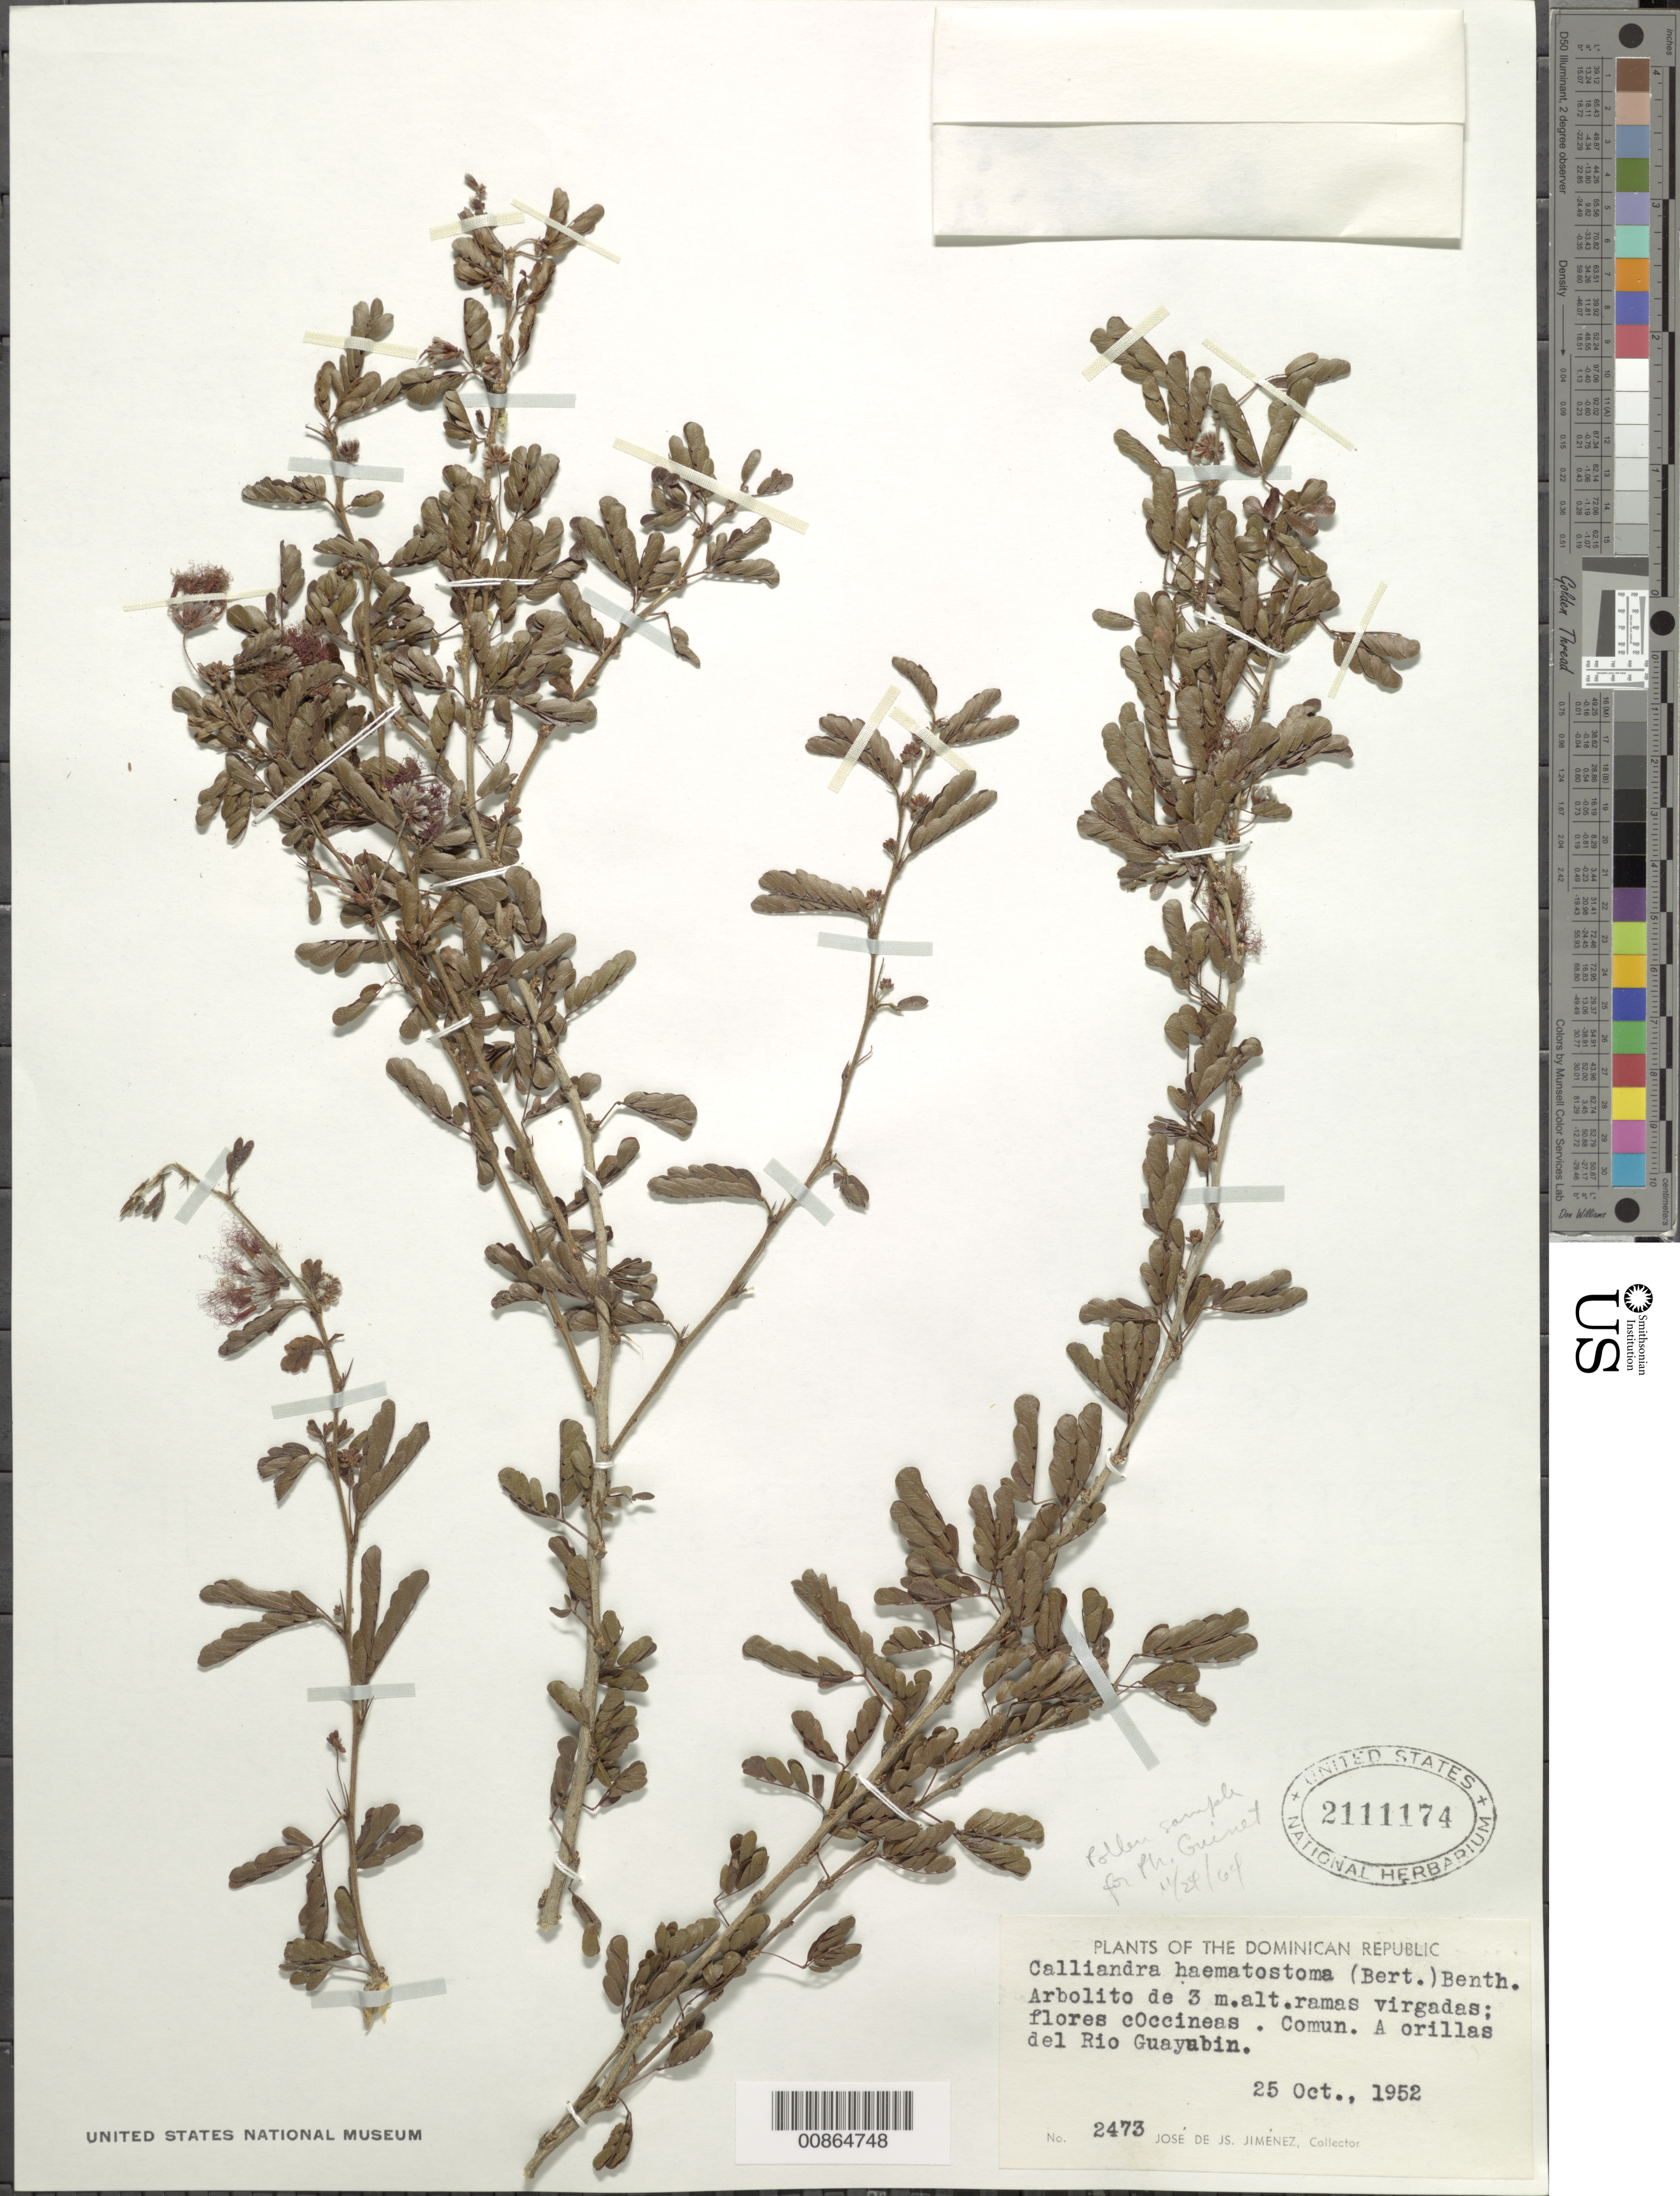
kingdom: Plantae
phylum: Tracheophyta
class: Magnoliopsida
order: Fabales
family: Fabaceae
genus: Calliandra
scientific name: Calliandra haematostoma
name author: (DC.) Urb.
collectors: J. J. Jiménez Almonte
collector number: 2473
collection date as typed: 25 Oct 1952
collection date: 1952-10-25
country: Dominican Republic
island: Hispaniola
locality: A orillas del Río Guayubin.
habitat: A orillas del río.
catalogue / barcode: US 2111174